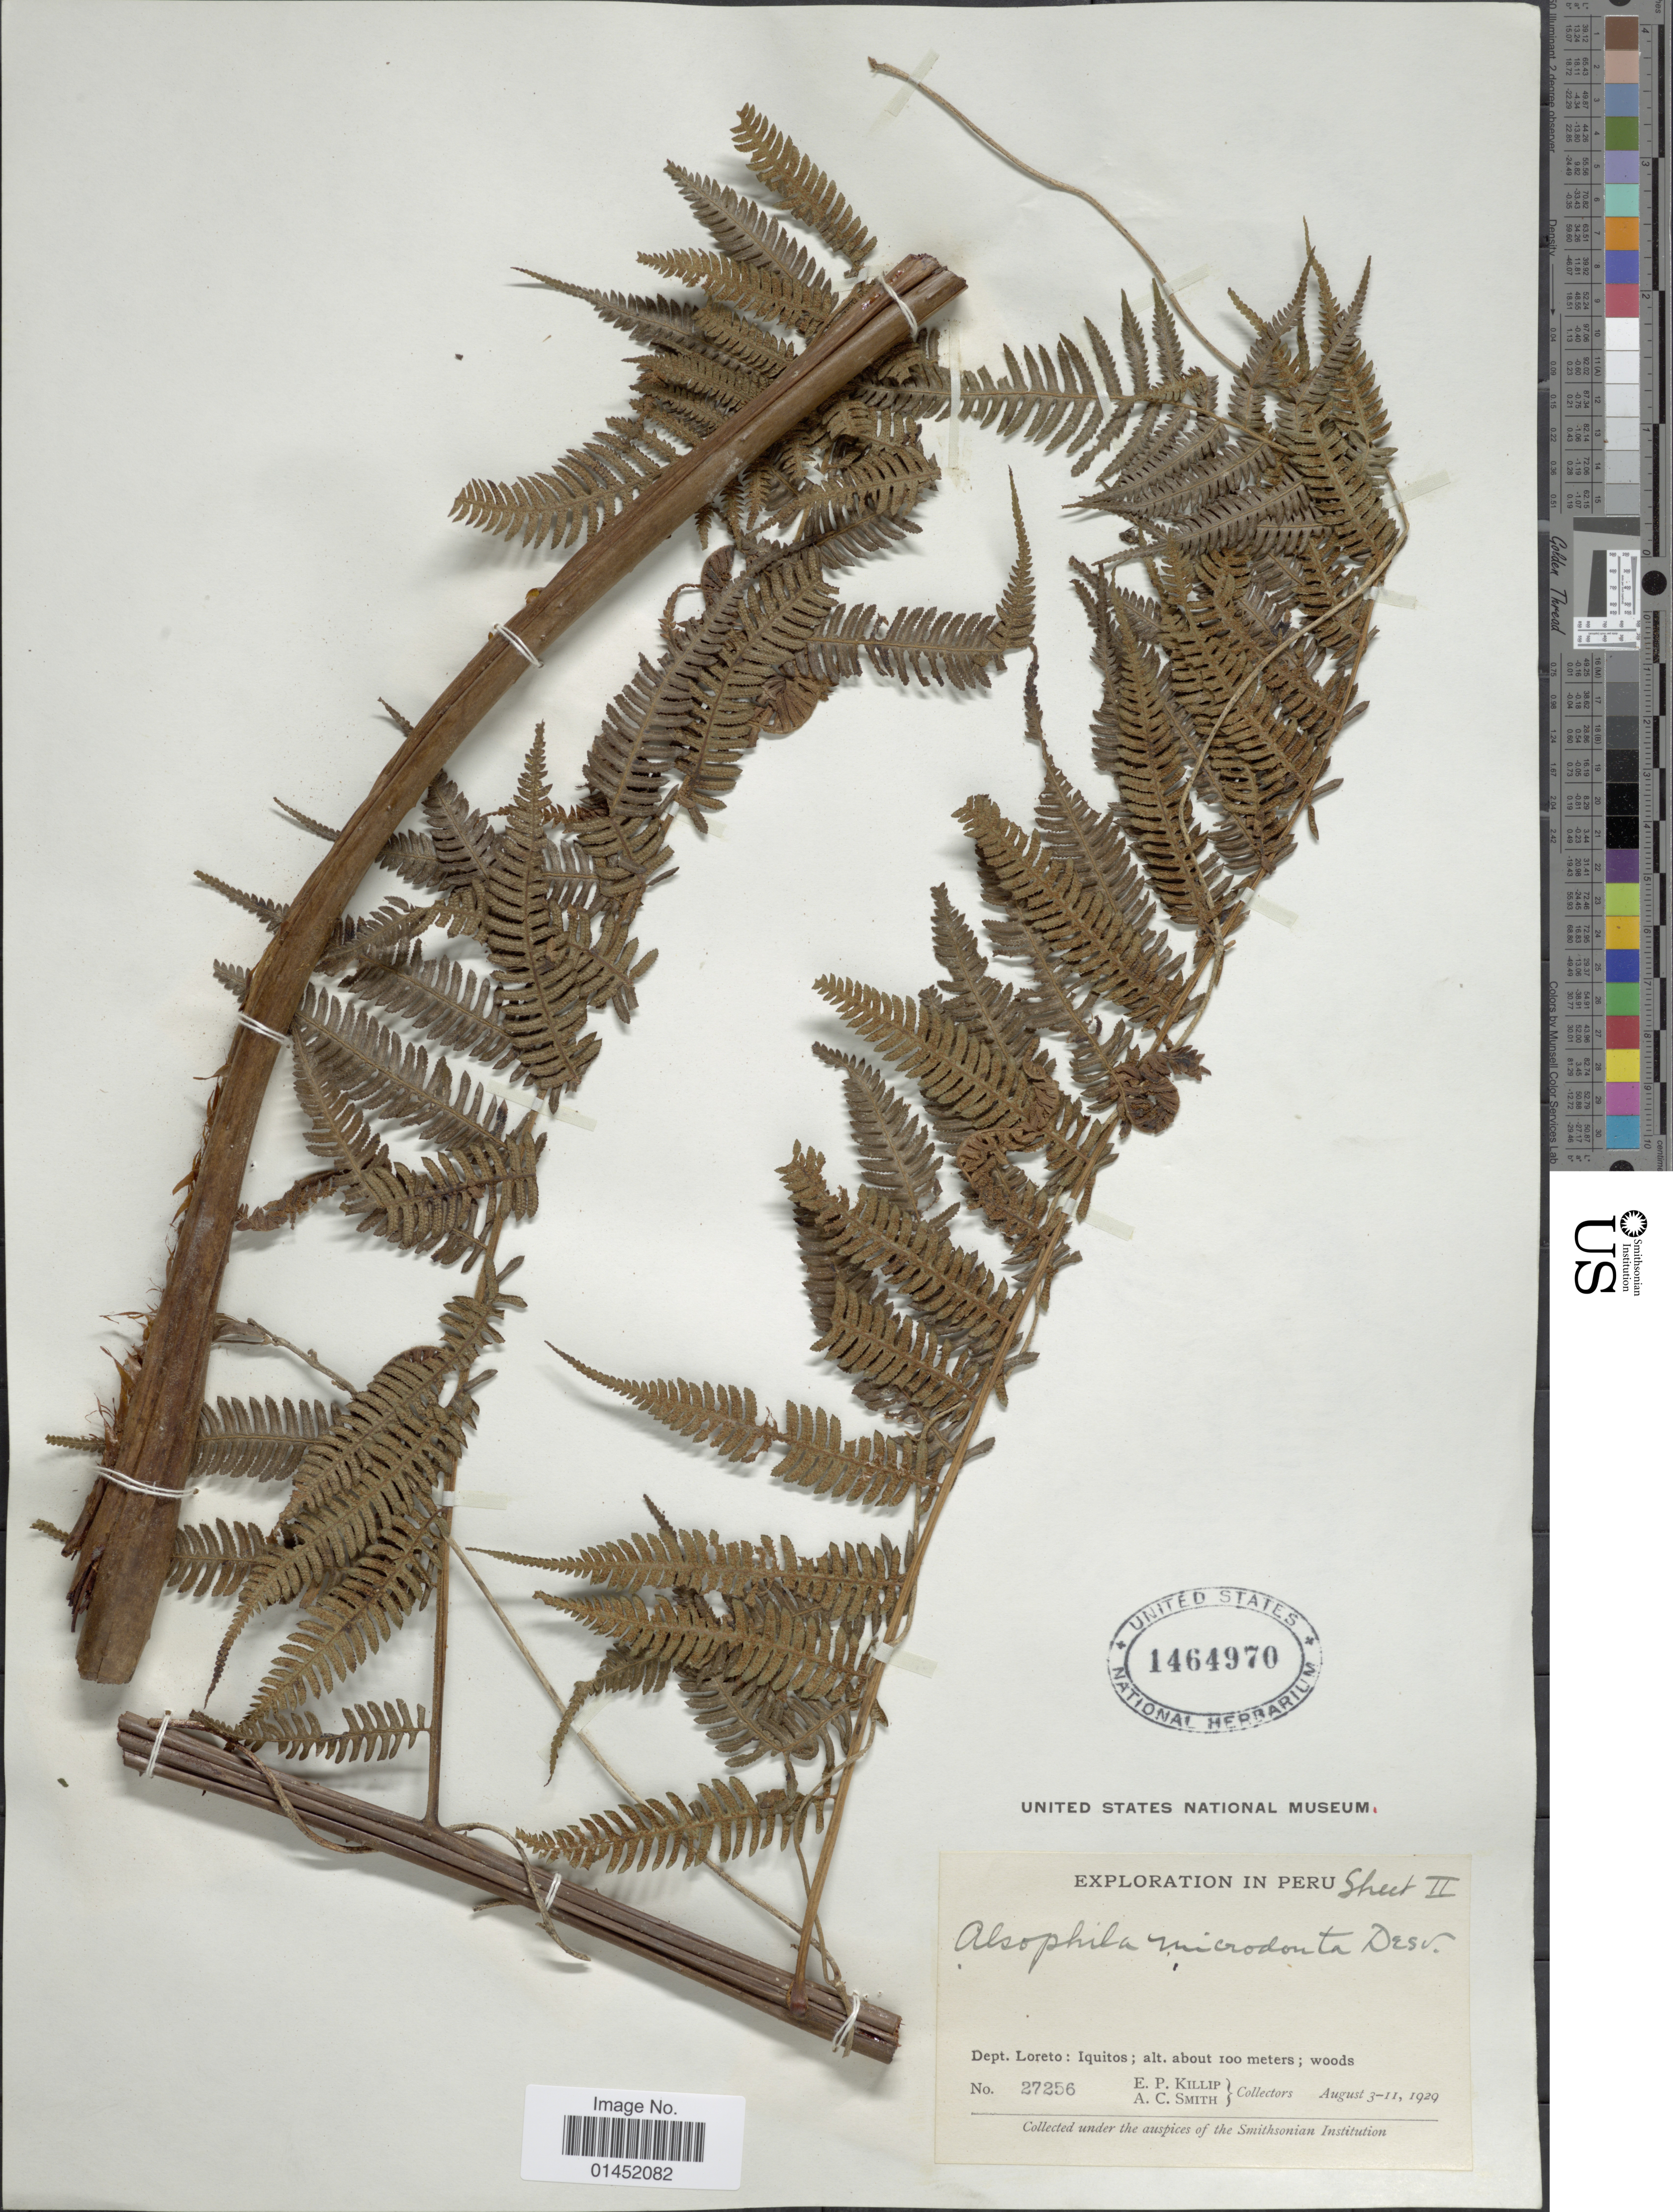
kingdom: Plantae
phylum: Tracheophyta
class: Polypodiopsida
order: Cyatheales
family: Cyatheaceae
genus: Cyathea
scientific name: Cyathea microdonta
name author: (Desv.) Domin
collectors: E. P. Killip & A. C. Smith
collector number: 27256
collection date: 1929-08-03/1929-08-11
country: Peru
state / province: Loreto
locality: Dept Loreto: Iquitos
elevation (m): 100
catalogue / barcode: US 1464970